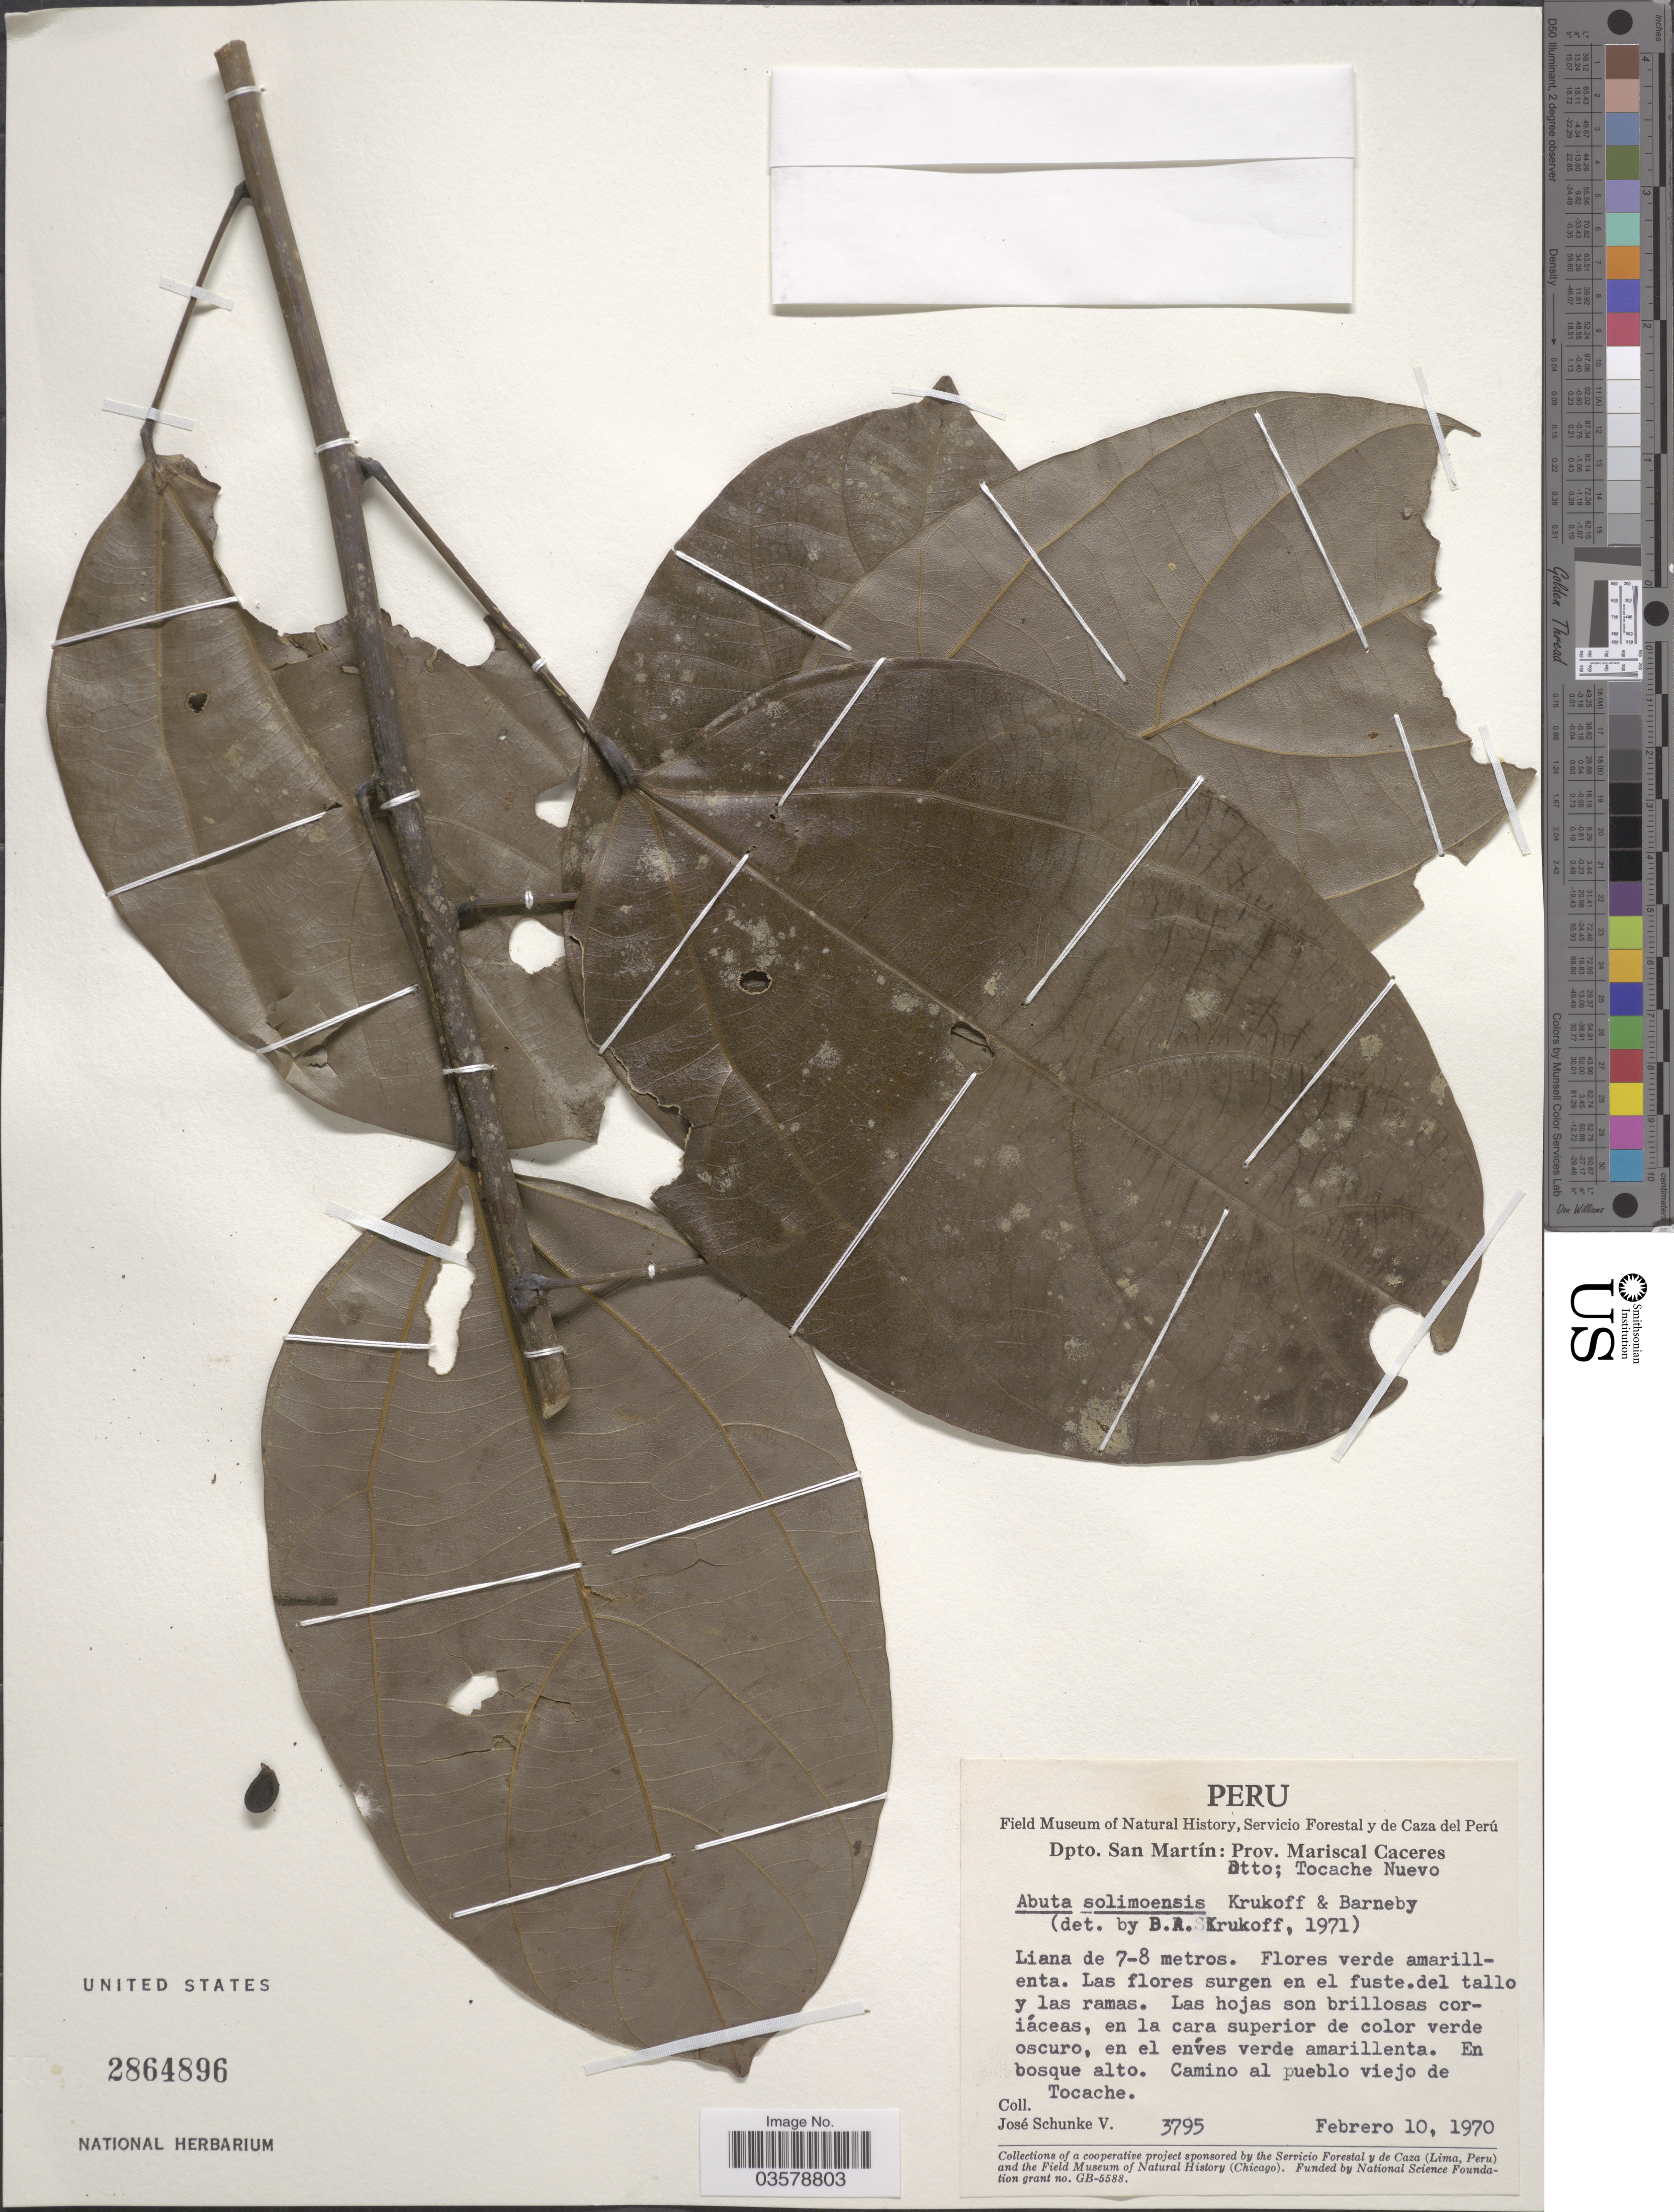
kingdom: Plantae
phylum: Tracheophyta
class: Magnoliopsida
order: Ranunculales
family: Menispermaceae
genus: Abuta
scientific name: Abuta solimoesensis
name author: Krukoff & Barneby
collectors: J. Schunke Vigo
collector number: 3795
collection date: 1970-02-10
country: Peru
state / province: San Martín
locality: Dpto. San Martín: Prov. Mariscal Caceres. Dtto; Tocache Nuevo. Camino al pueblo viejo de Tocache.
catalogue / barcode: US 2864896